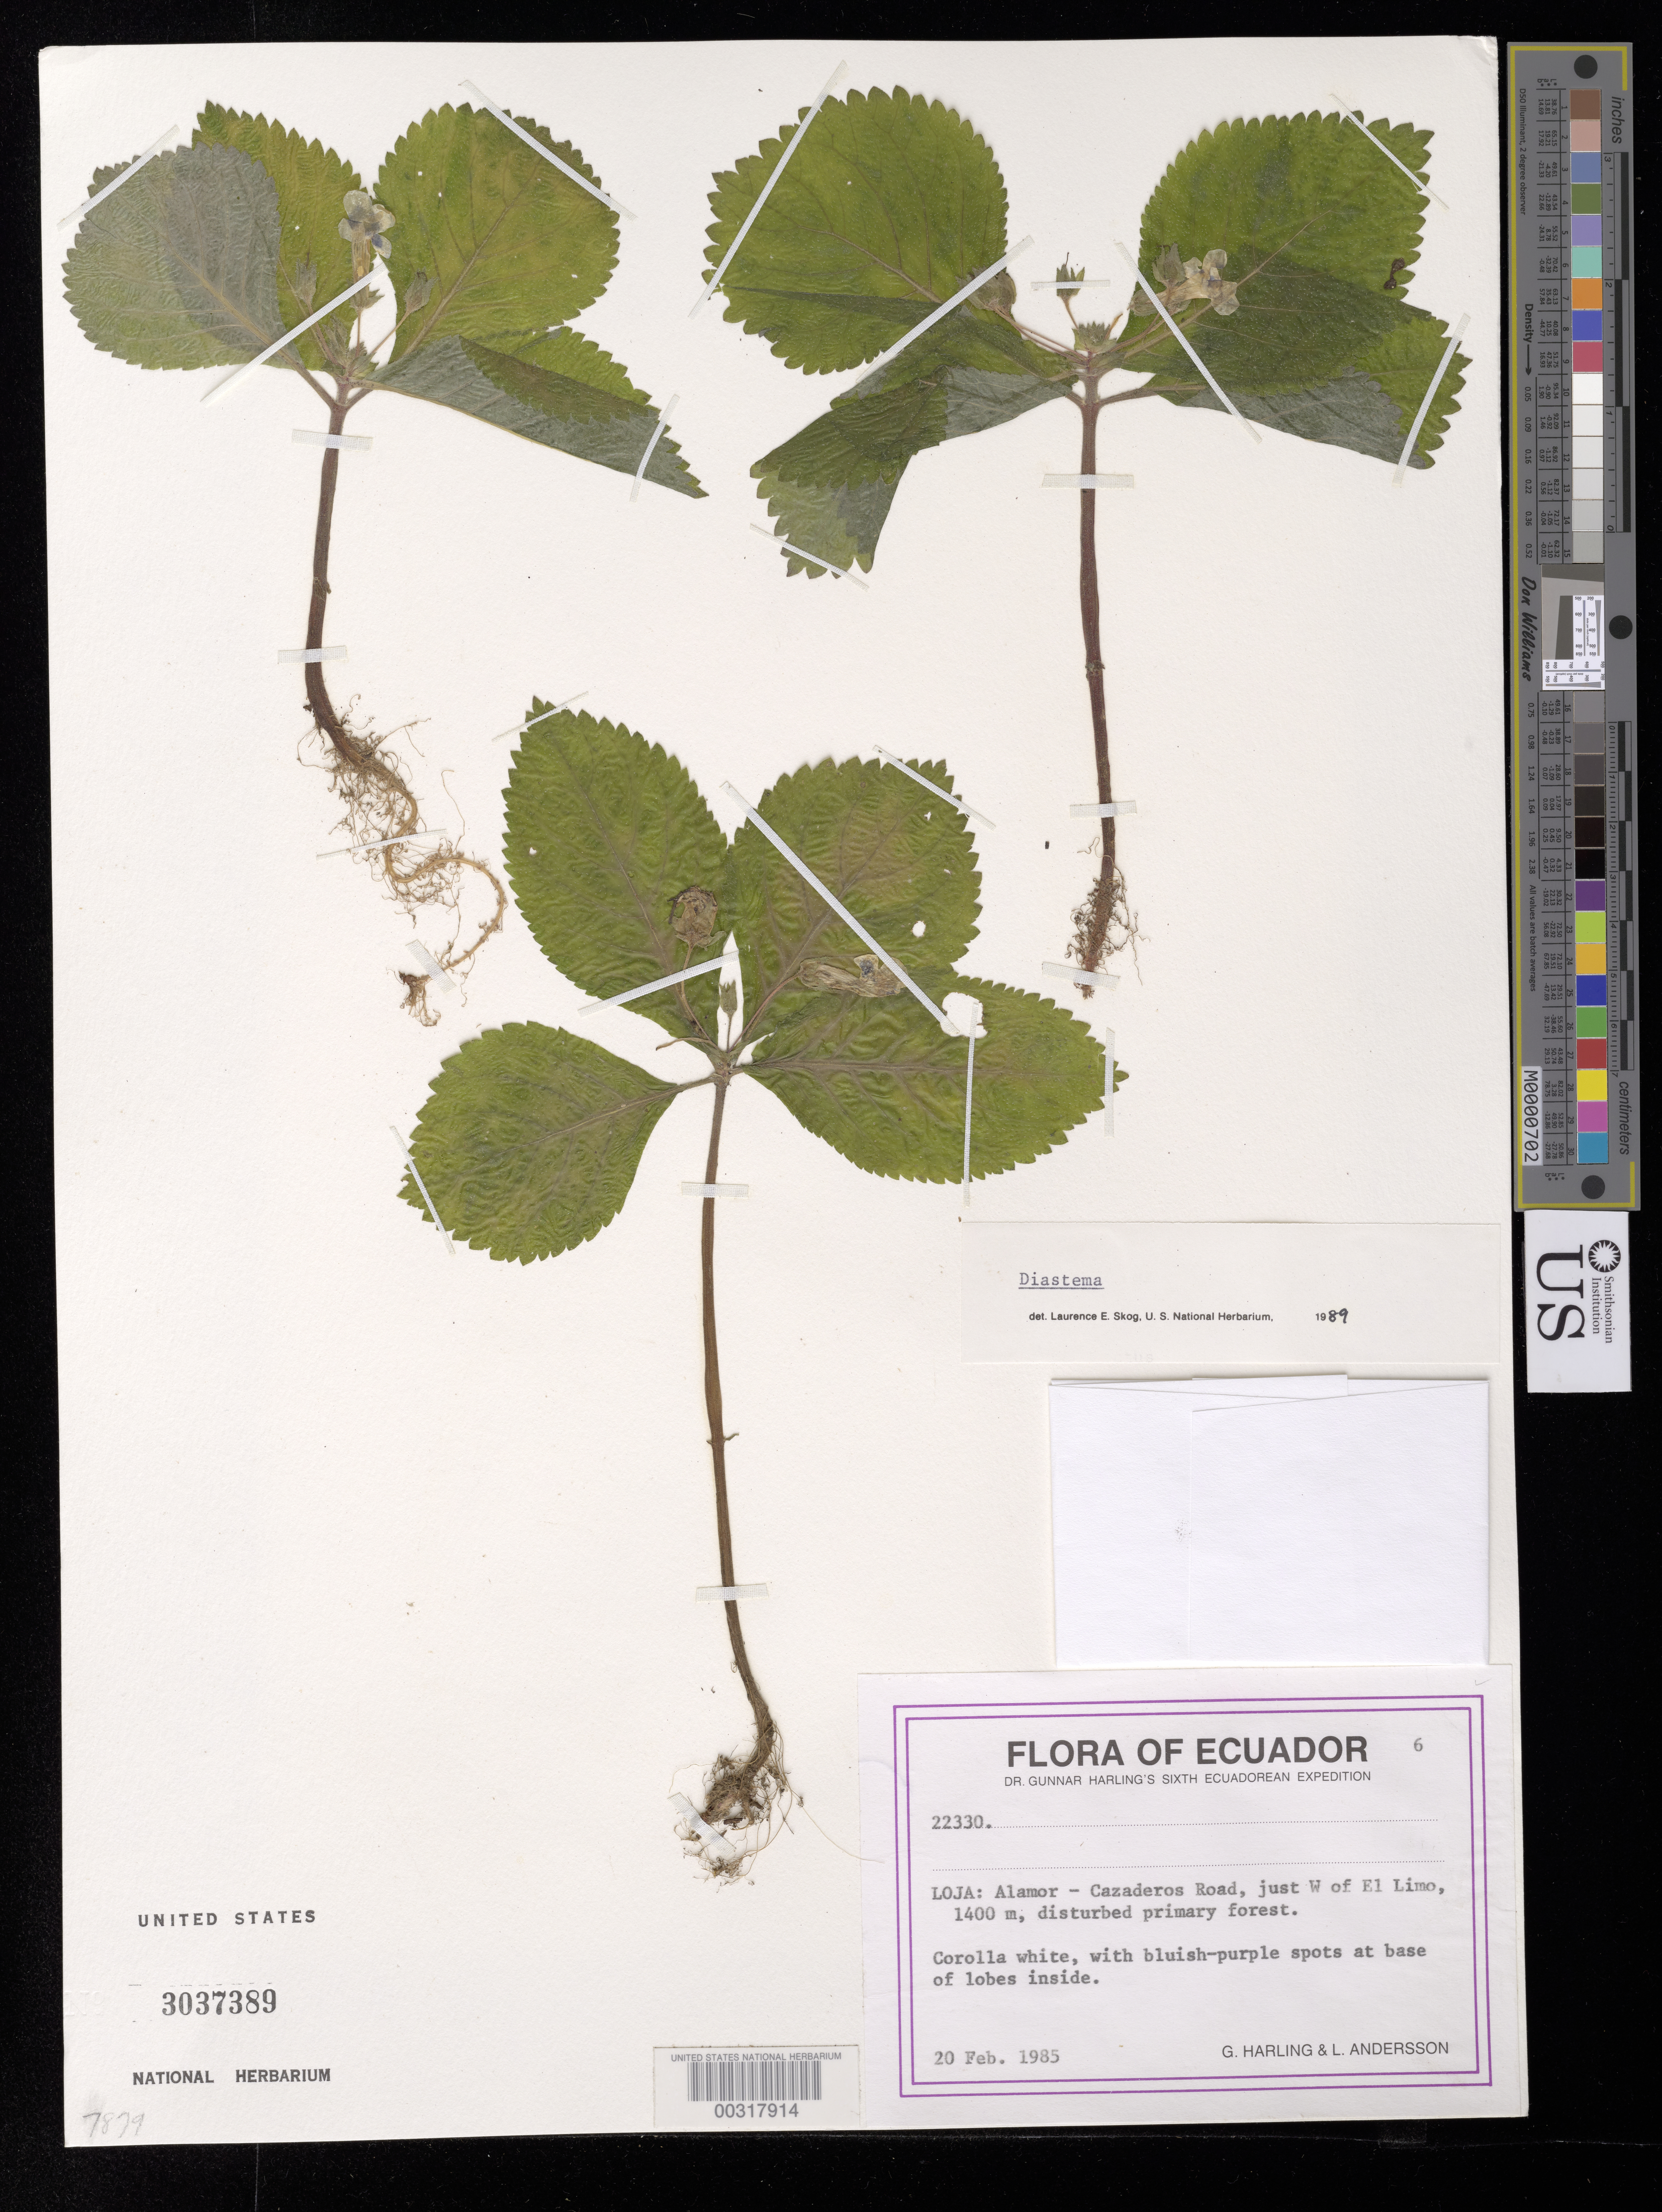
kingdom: Plantae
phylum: Tracheophyta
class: Magnoliopsida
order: Lamiales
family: Gesneriaceae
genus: Diastema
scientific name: Diastema sp.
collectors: G. Harling & L. Andersson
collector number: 22330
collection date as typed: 20 Feb 1985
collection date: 1985-02-20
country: Ecuador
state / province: Loja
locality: Alamor - Cazaderos road, just W of El Limo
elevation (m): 1400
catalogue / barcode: US 3037389